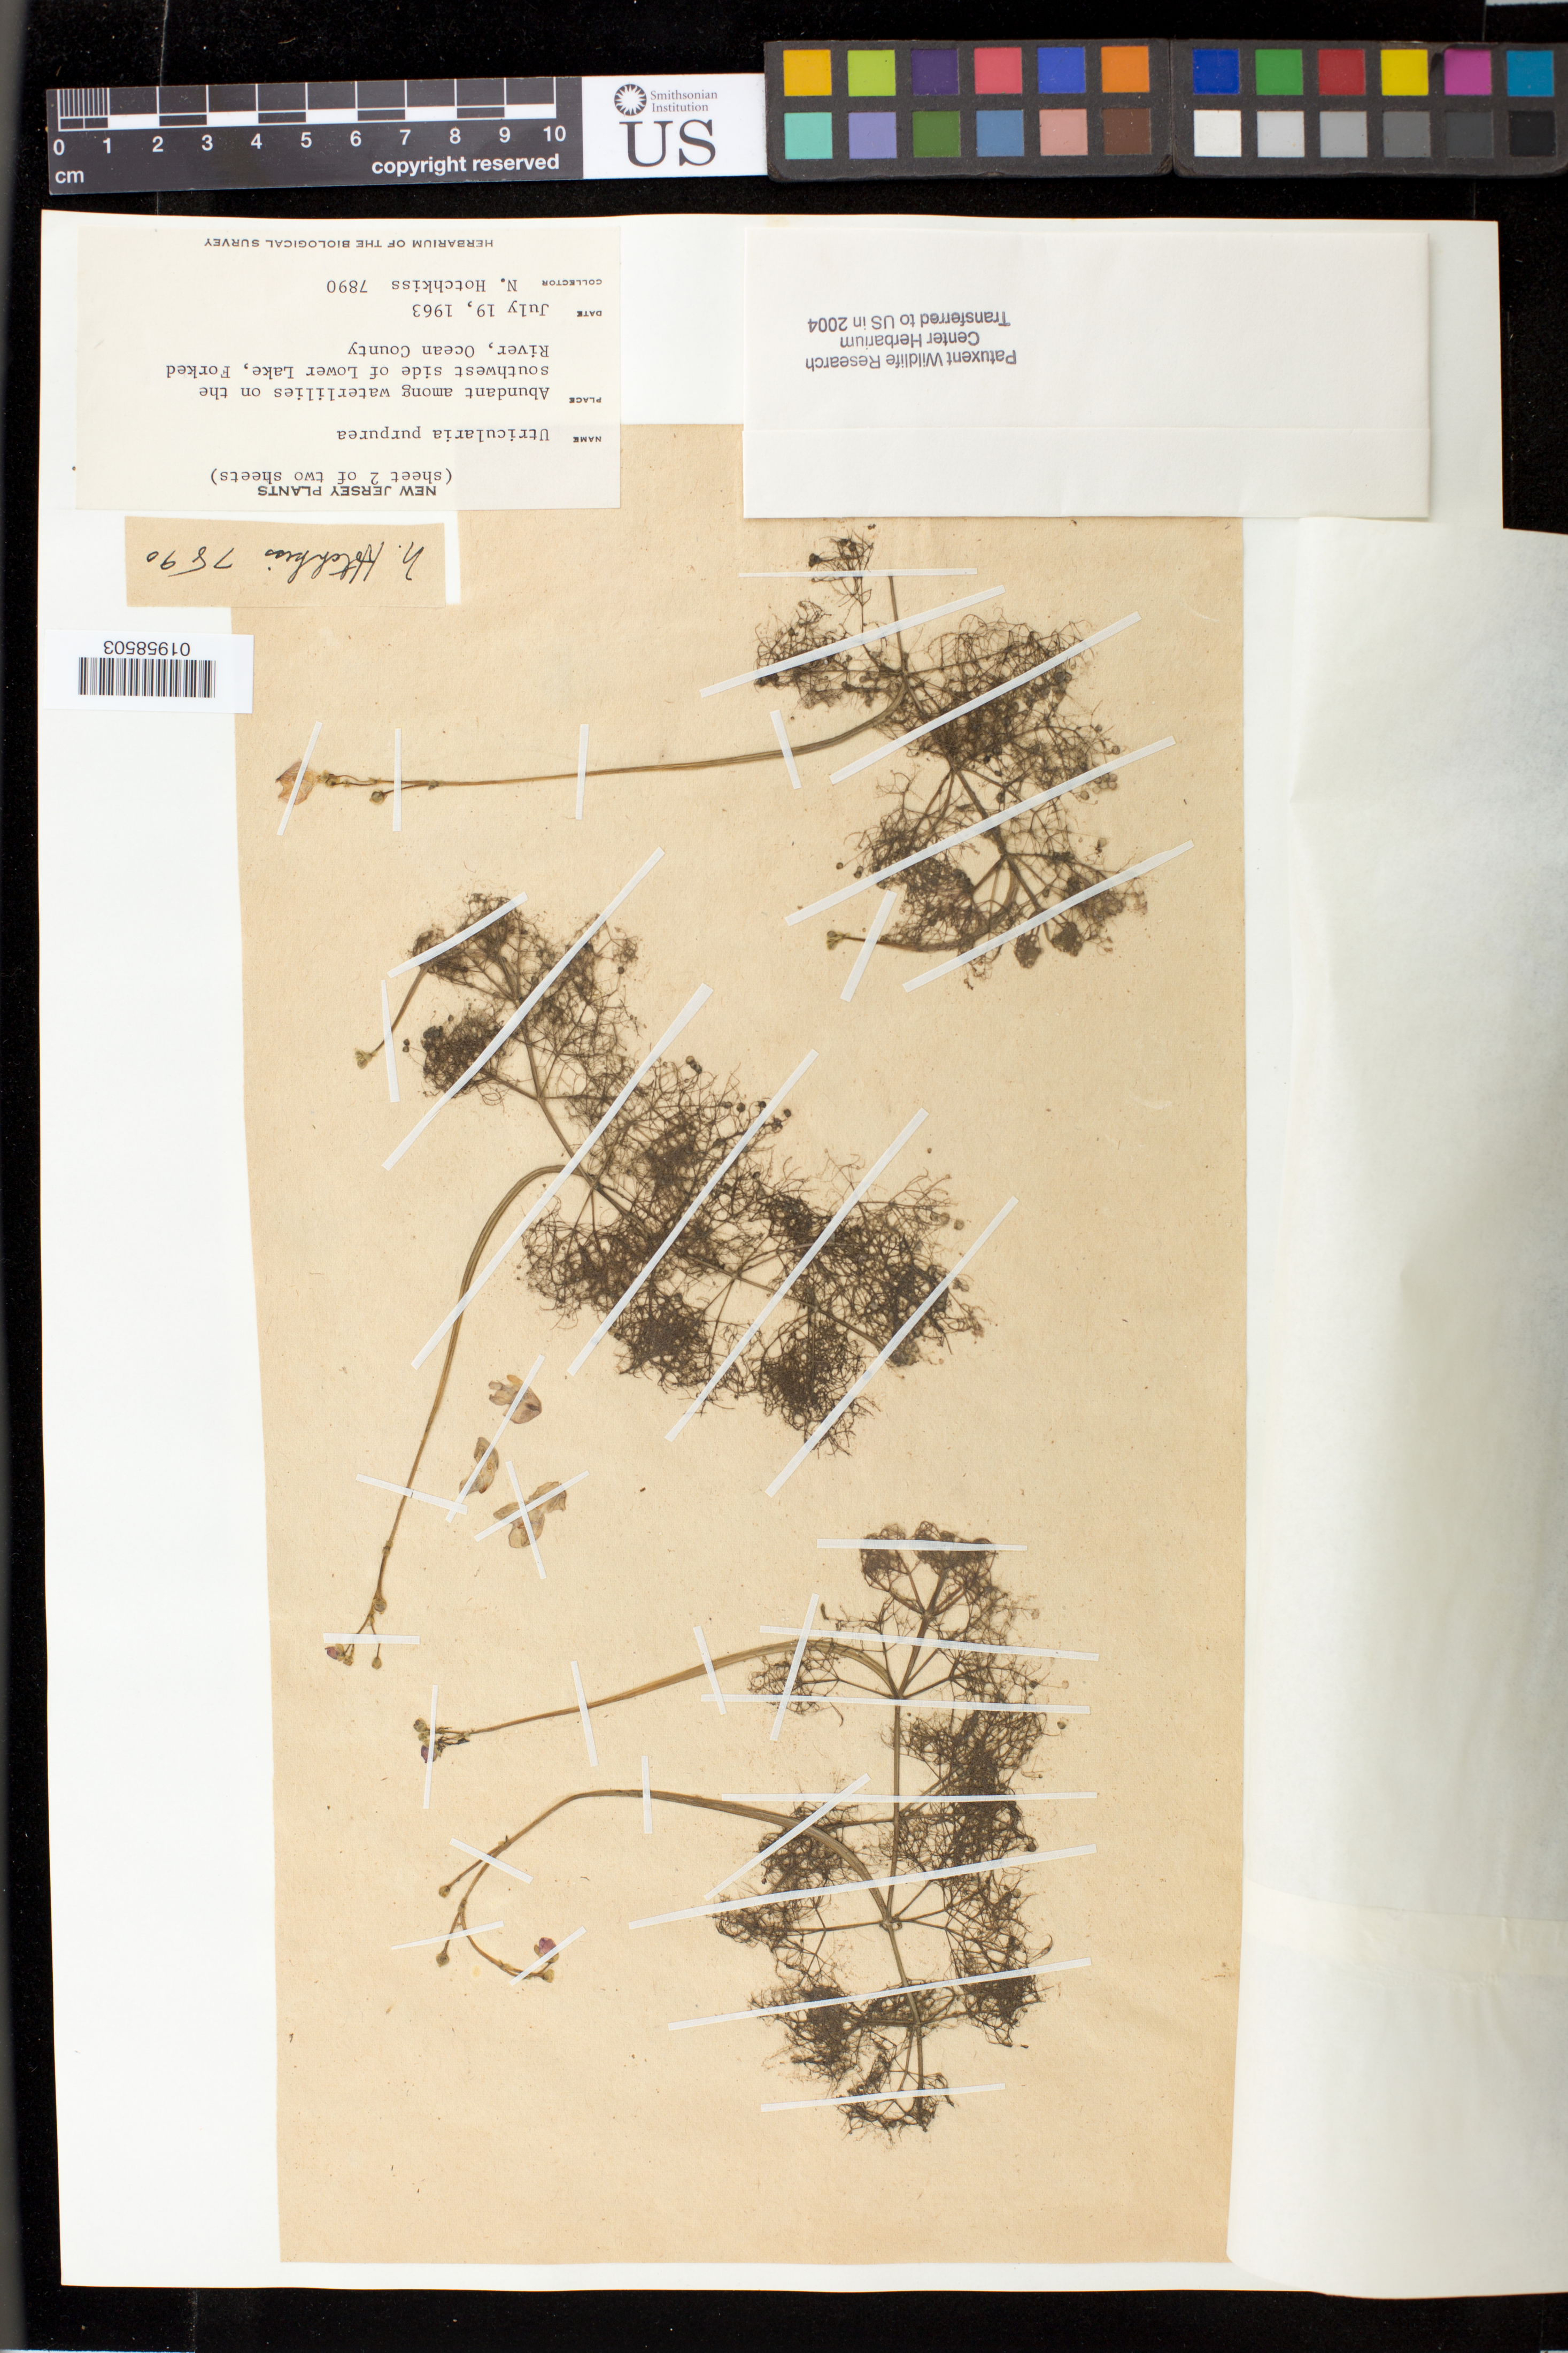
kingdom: Plantae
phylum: Tracheophyta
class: Magnoliopsida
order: Lamiales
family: Lentibulariaceae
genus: Utricularia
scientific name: Utricularia purpurea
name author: Walter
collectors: N. Hotchkiss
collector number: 7890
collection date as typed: July 19, 1963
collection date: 1963-07-19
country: United States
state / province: New Jersey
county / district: Ocean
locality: On the southwest side of Lower Lake, Forked River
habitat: among waterlilies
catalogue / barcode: US 3510996